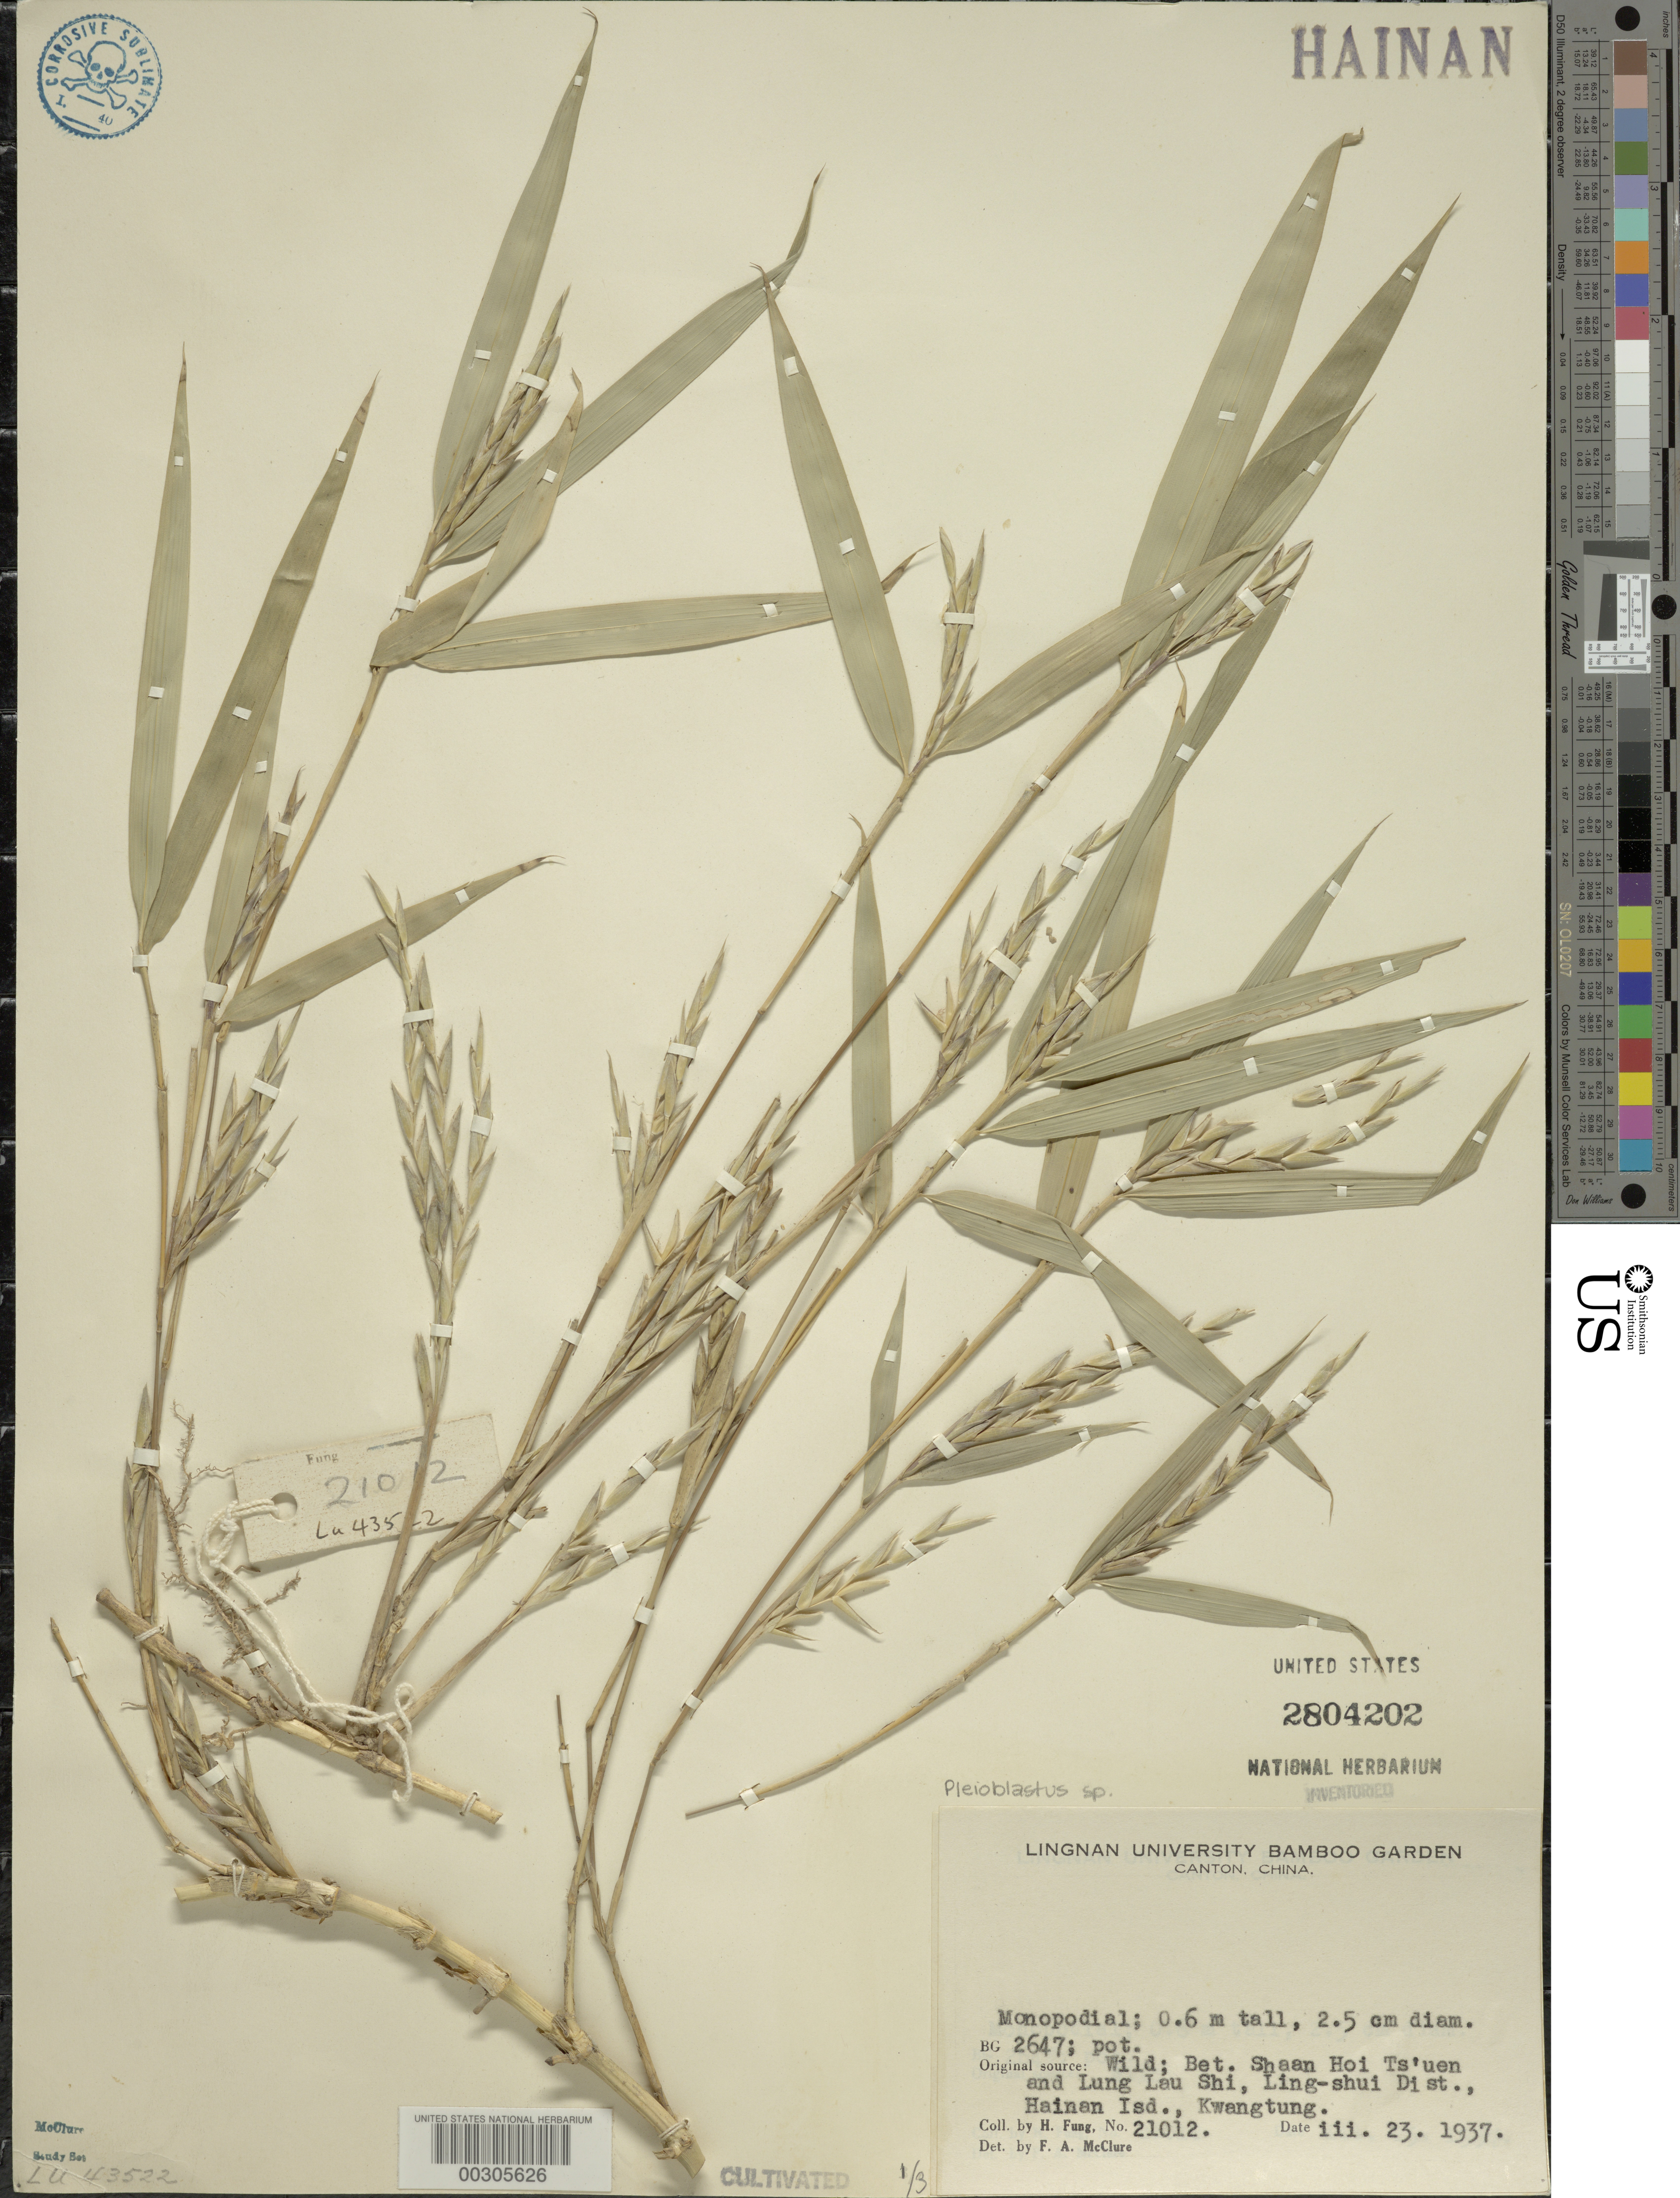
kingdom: Plantae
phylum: Tracheophyta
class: Liliopsida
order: Poales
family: Poaceae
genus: Pseudosasa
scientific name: Pseudosasa cantorii (Munro) Keng f. ex S.L. Chen et al.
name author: (Munro) Keng f. ex S.L. Chen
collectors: H. L. Fung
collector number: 21012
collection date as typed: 23 Mar 1937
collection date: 1937-03-23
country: China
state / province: Guangdong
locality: Lingnan Univ. Bamboo Garden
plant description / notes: B.G. 2647 pot #; Original source: From wild between shaan Hoi Ts'uen and Lung Lau Shi, Ling-shui Dist. Hainan Islands, Kwangtung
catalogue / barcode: US 2804202